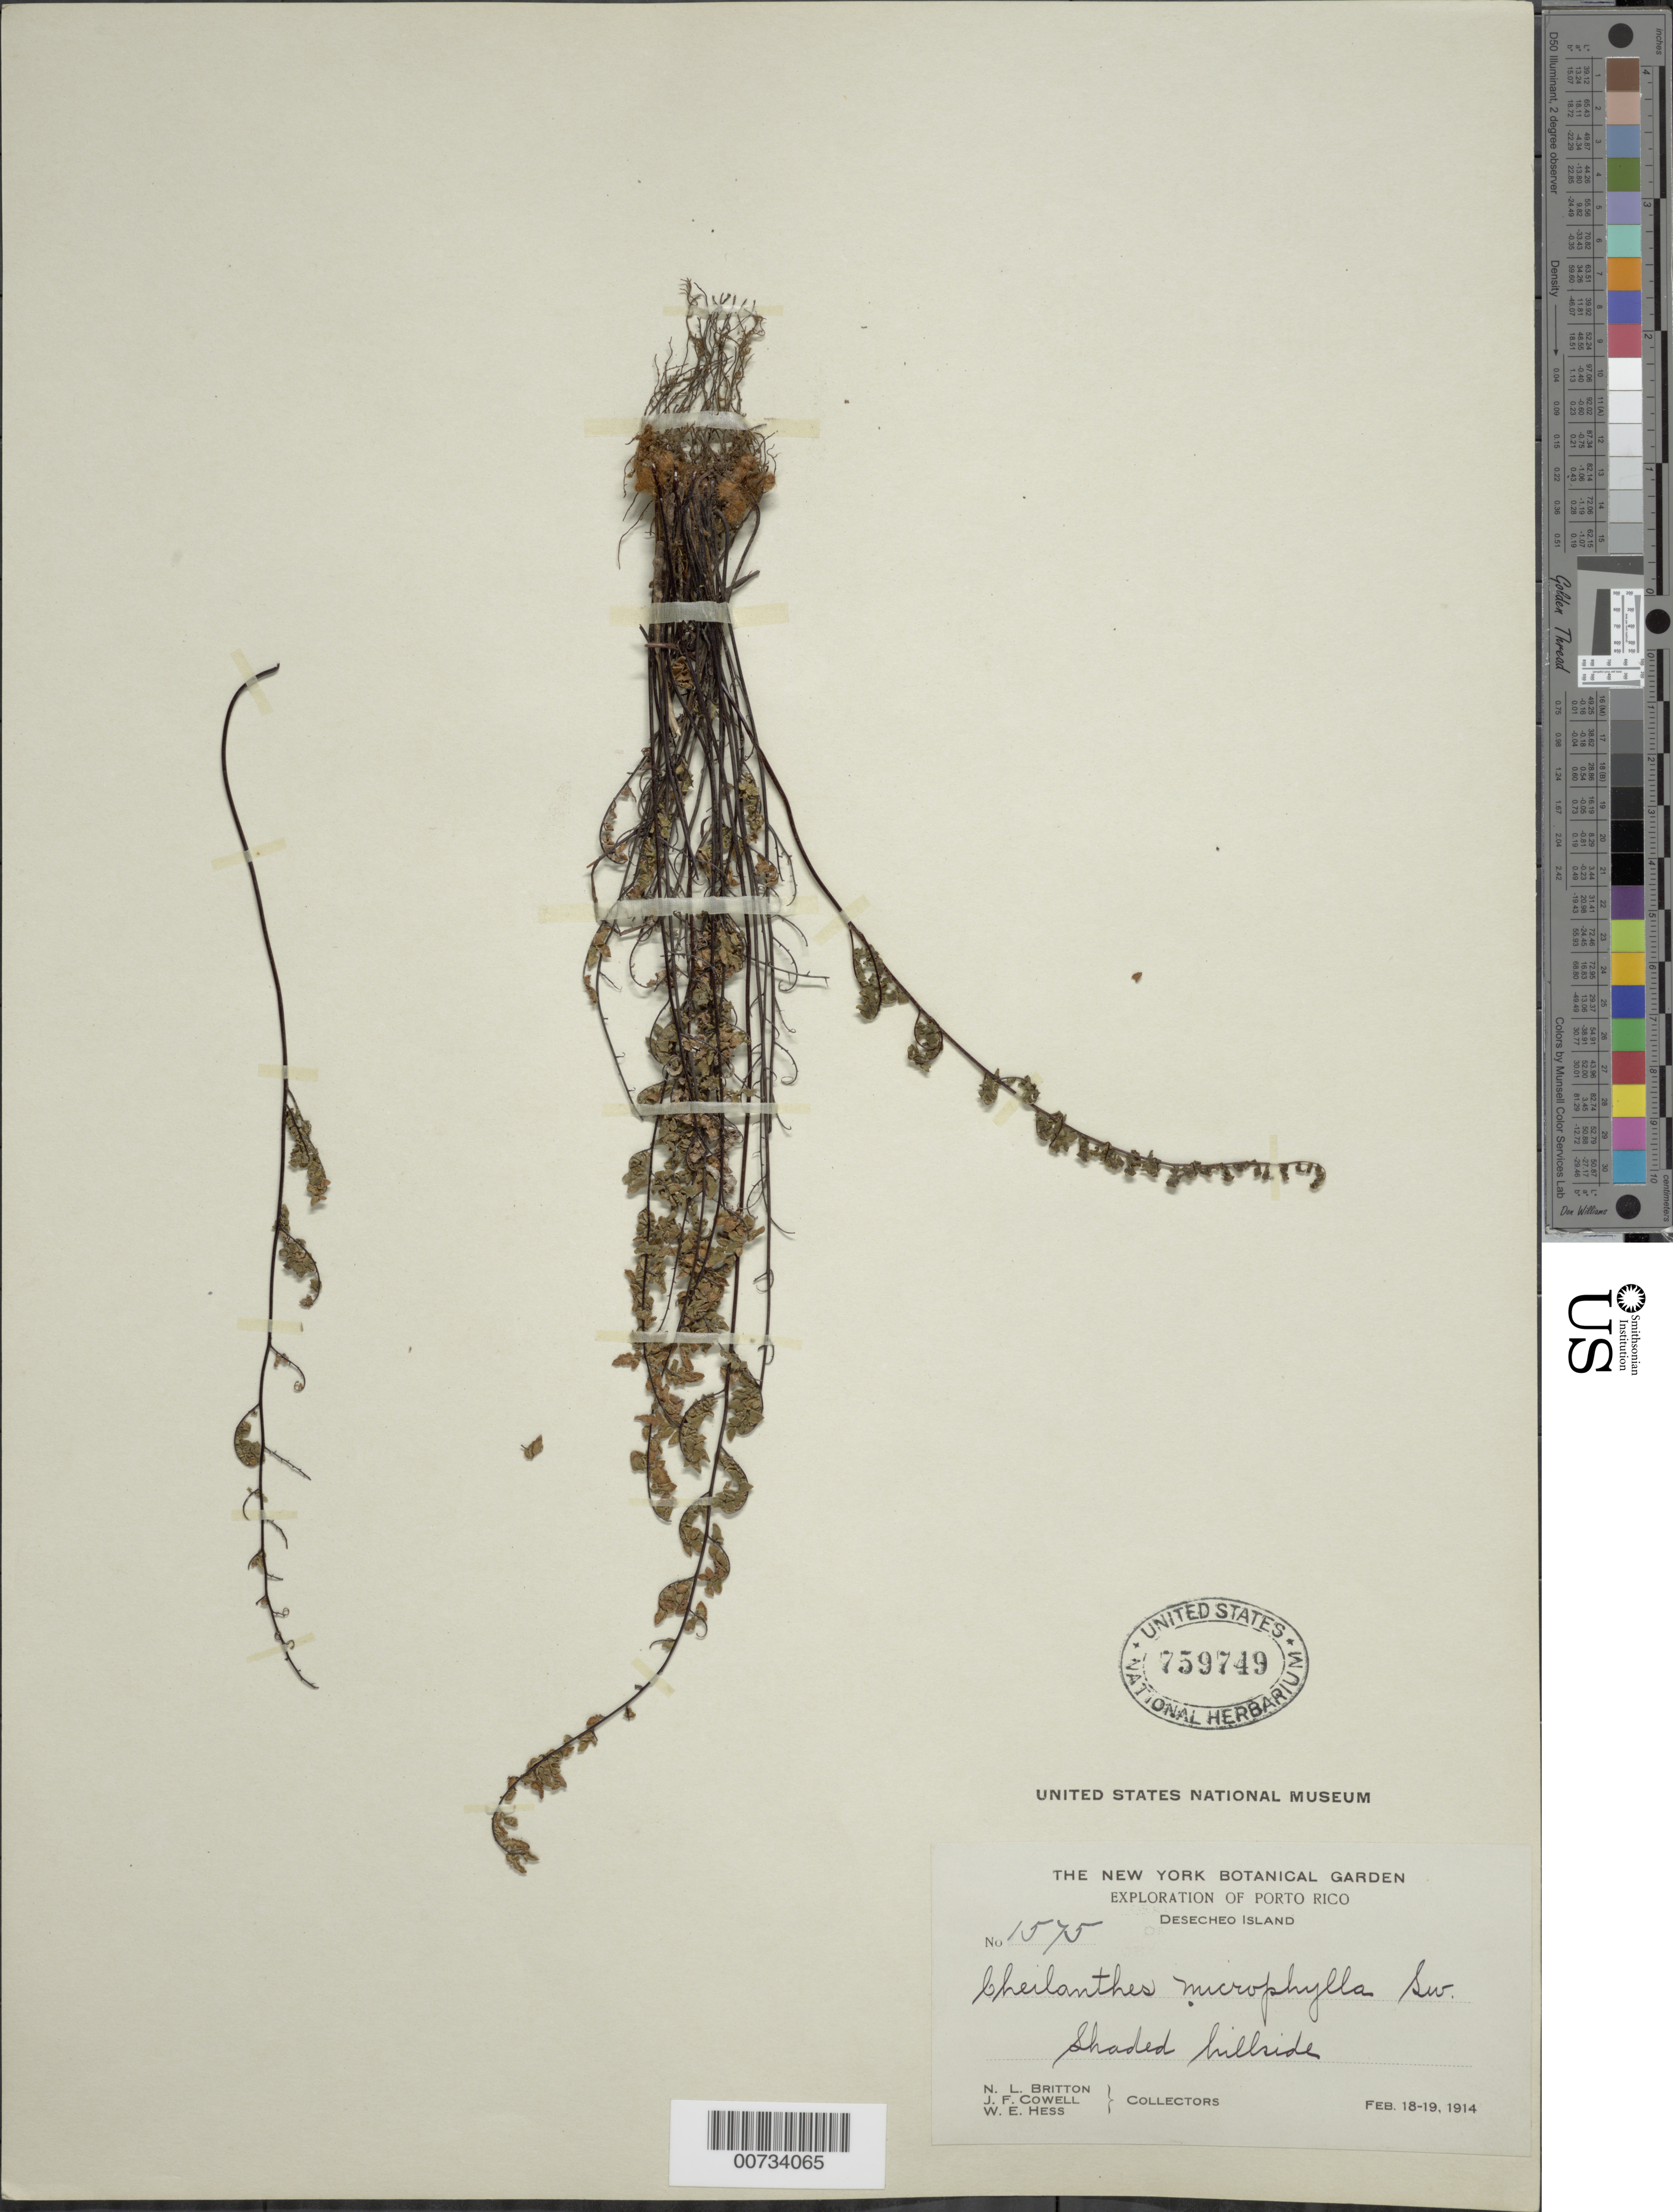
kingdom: Plantae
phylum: Tracheophyta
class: Polypodiopsida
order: Polypodiales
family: Pteridaceae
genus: Myriopteris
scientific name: Myriopteris microphylla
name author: (Sw.) Grusz & Windham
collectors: N. Britton, J. F. Cowell & W. Hess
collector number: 1575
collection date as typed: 18 Feb 1914 to 19 Feb 1914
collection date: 1914-02-18/1914-02-19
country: Puerto Rico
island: Desecheo I.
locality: Desecheo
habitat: Shaded hillside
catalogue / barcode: US 759749